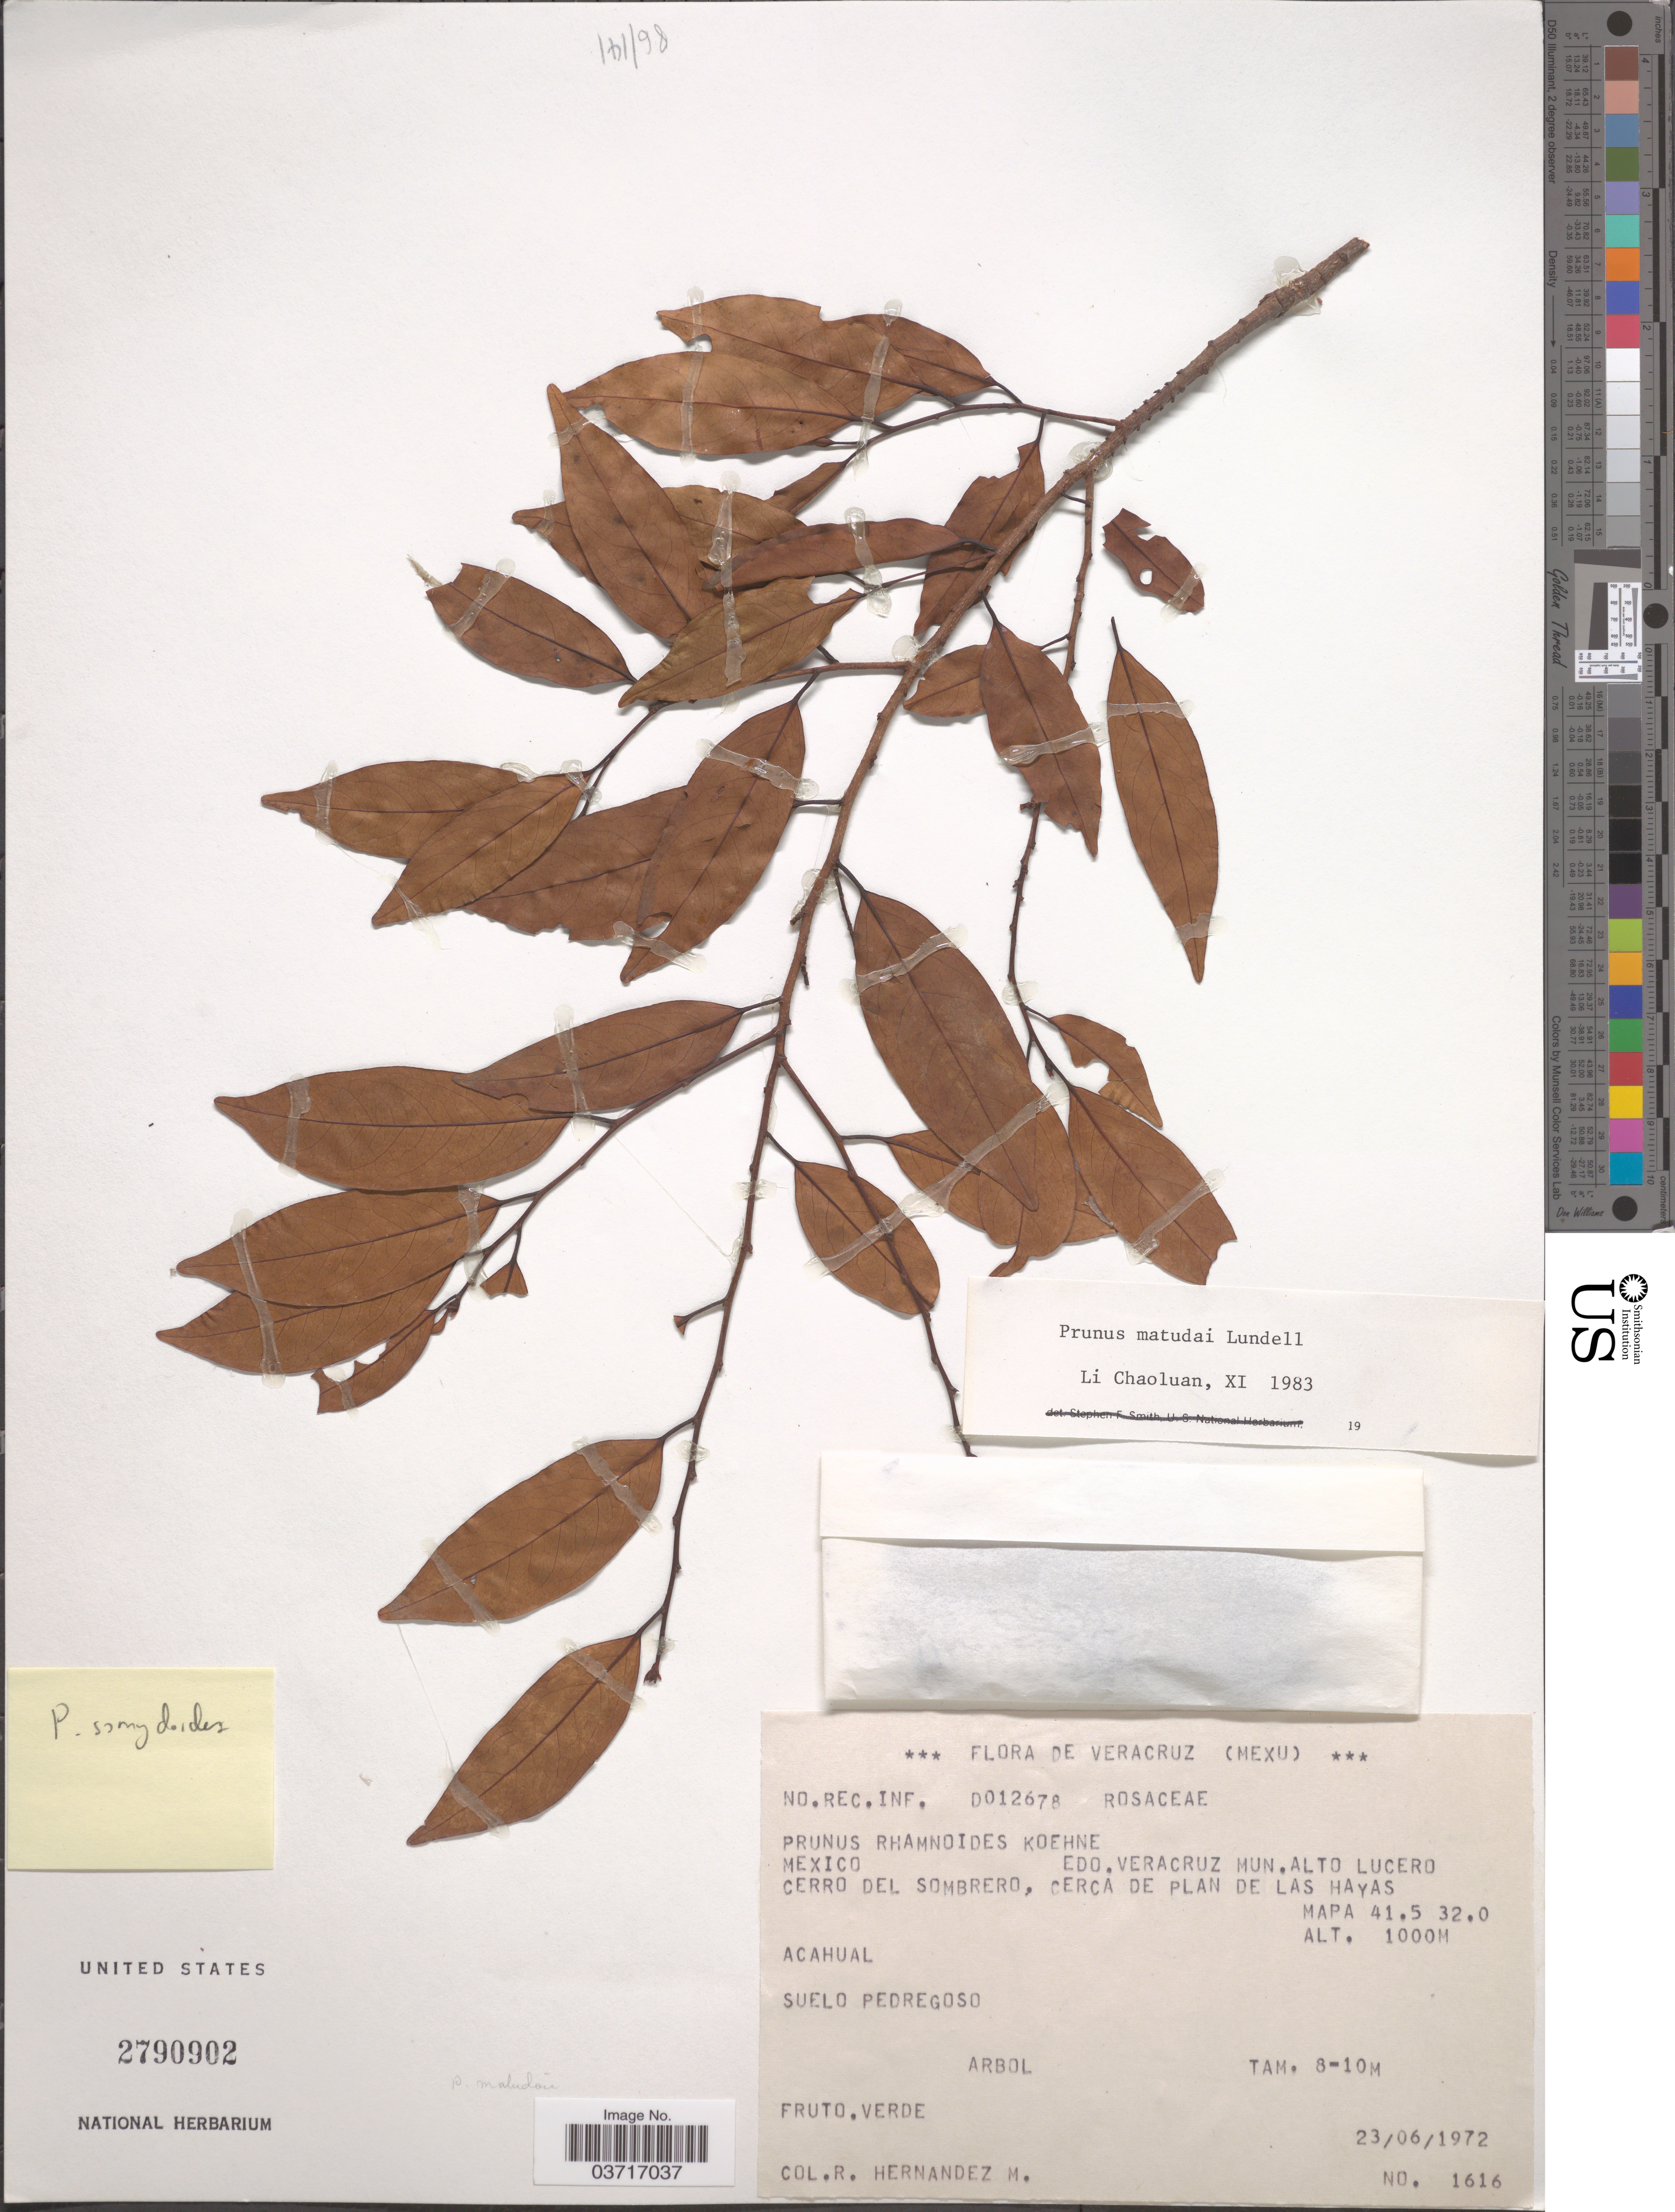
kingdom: Plantae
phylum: Tracheophyta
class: Magnoliopsida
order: Rosales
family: Rosaceae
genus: Prunus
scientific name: Prunus sp.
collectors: R. Hernández M.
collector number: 1616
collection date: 1972-06-23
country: Mexico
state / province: Veracruz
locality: Veracruz. Mun. Alto Lucero Cerro del Sombrero, Cerca de Plan de Las Hayas.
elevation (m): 1000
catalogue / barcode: US 2790902